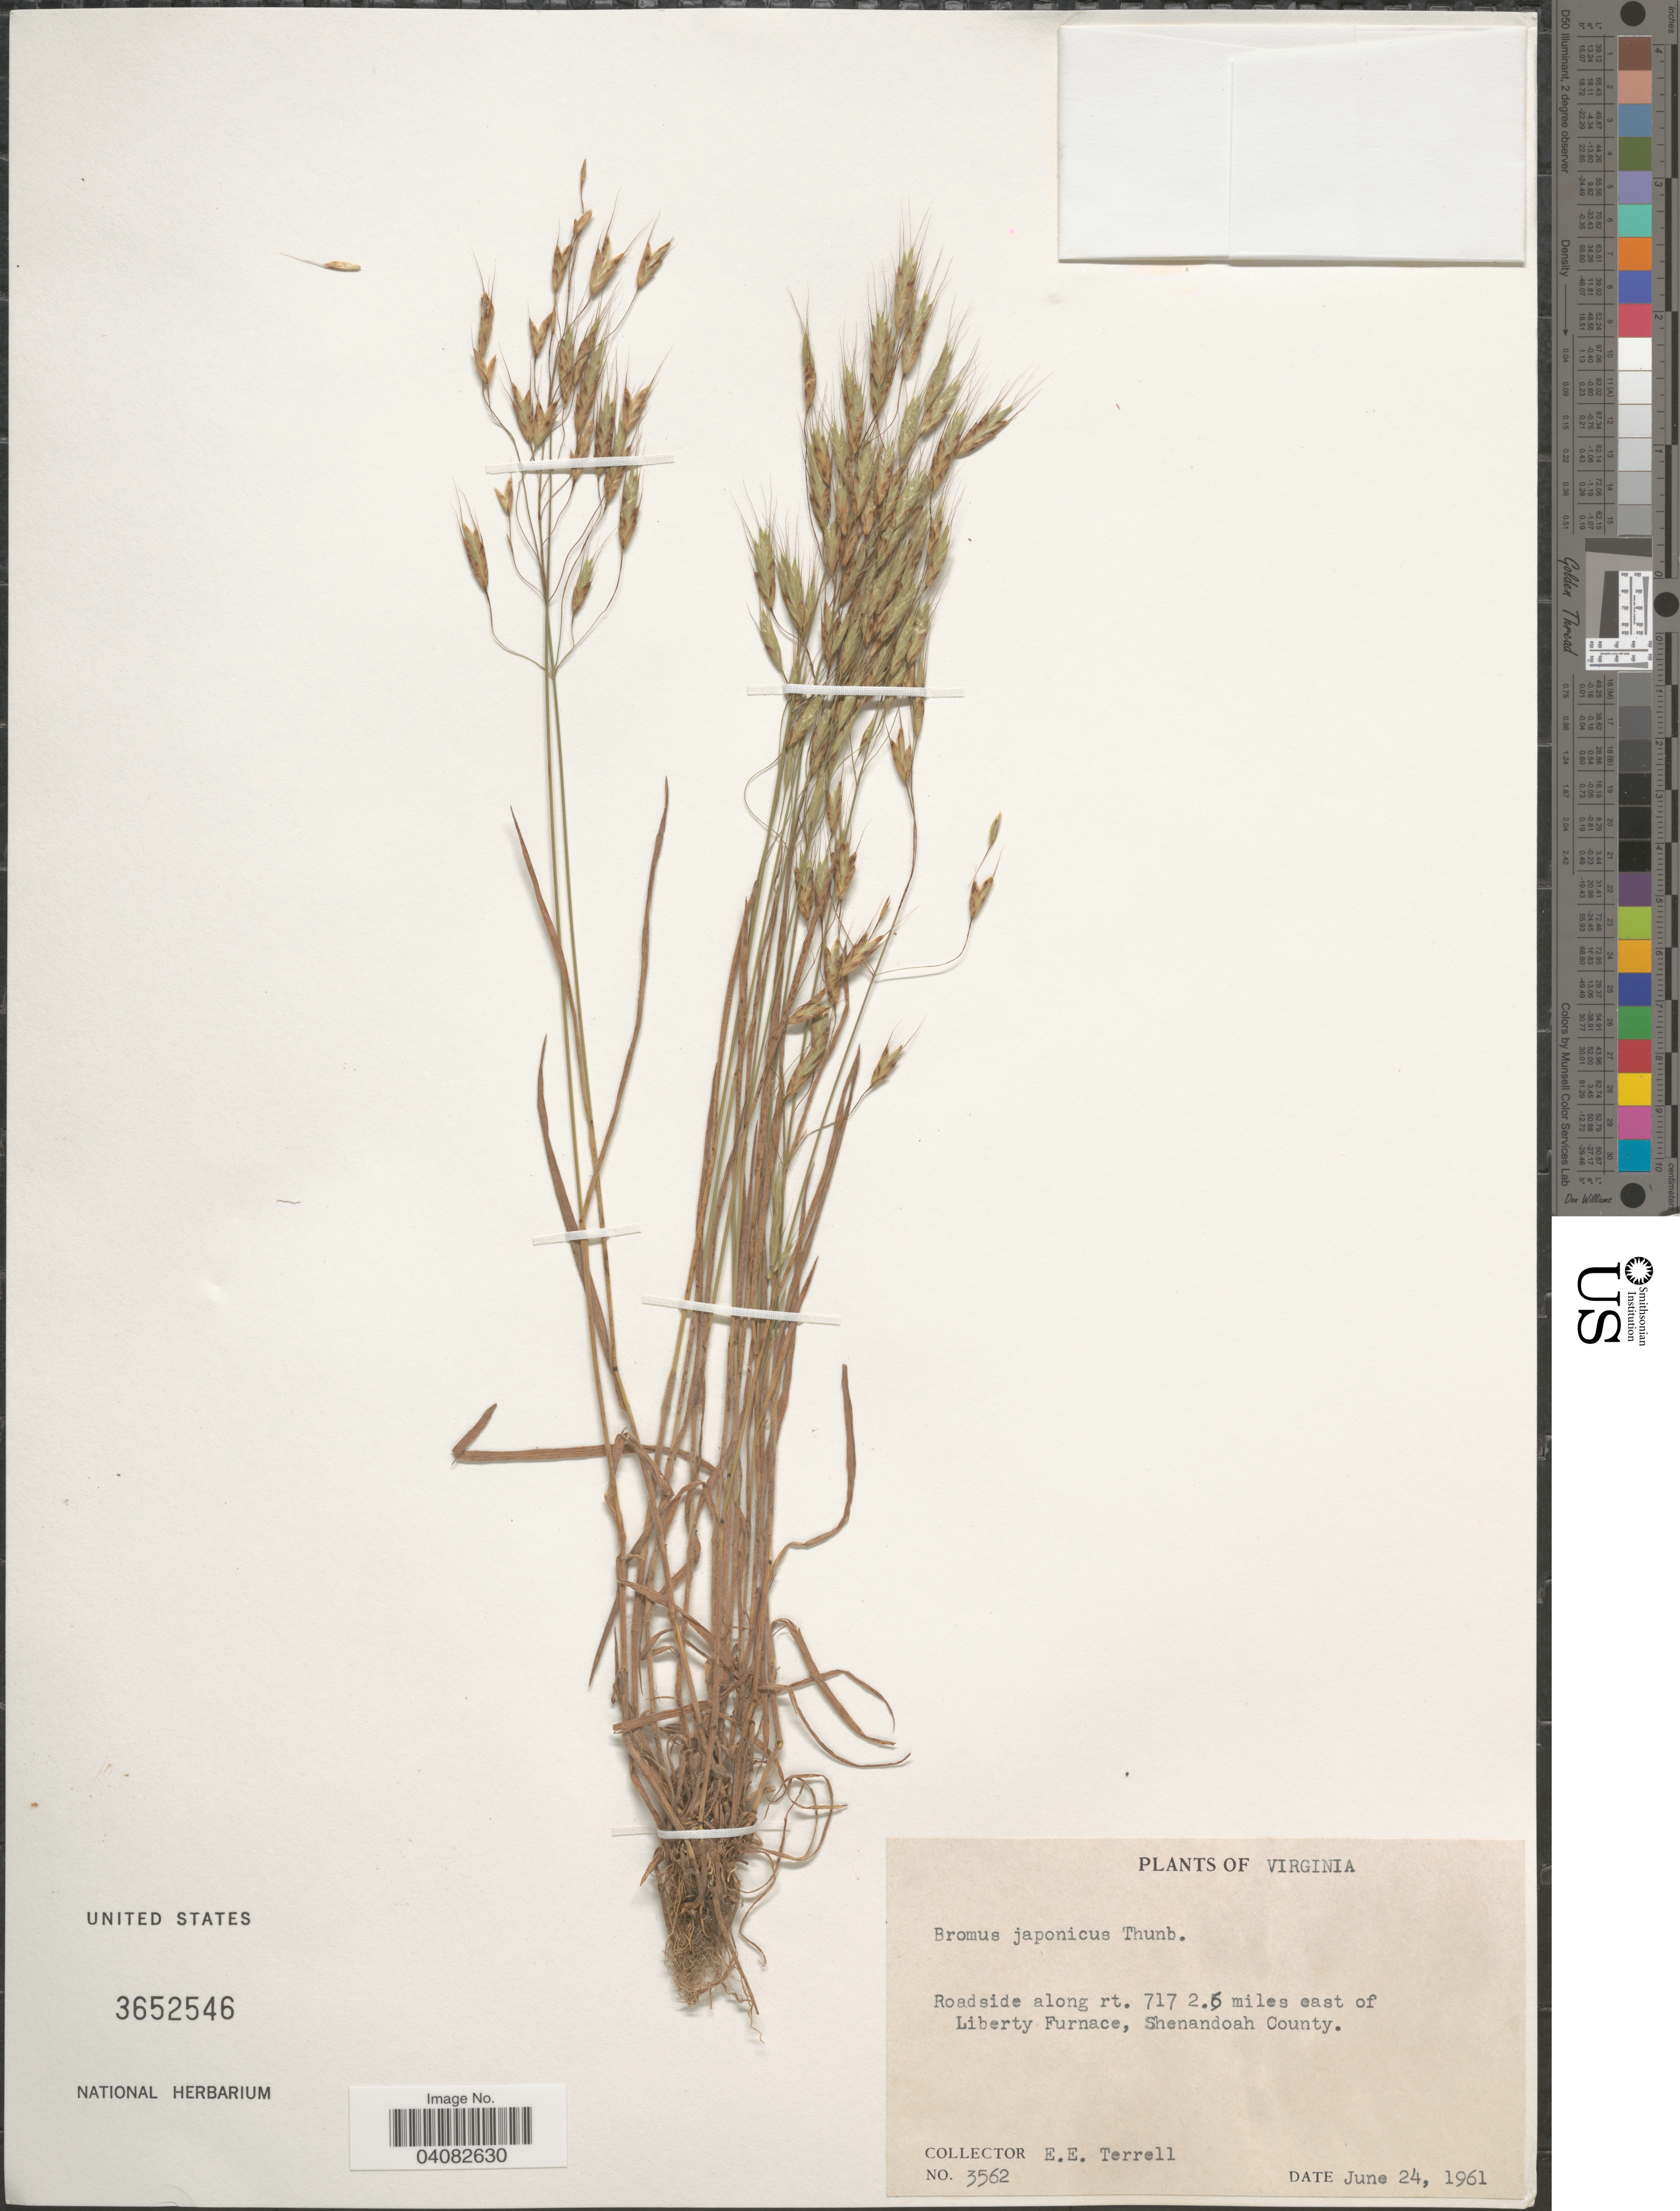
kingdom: Plantae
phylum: Tracheophyta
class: Liliopsida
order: Poales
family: Poaceae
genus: Bromus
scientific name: Bromus japonicus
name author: Houtt.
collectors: E. E. Terrell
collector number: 3562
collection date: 1961-06-24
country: United States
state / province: Virginia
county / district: Shenandoah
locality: Roadside along rt. 717 2.6 miles east of Liberty Furnace, Shenandoah County.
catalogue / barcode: US 3652546